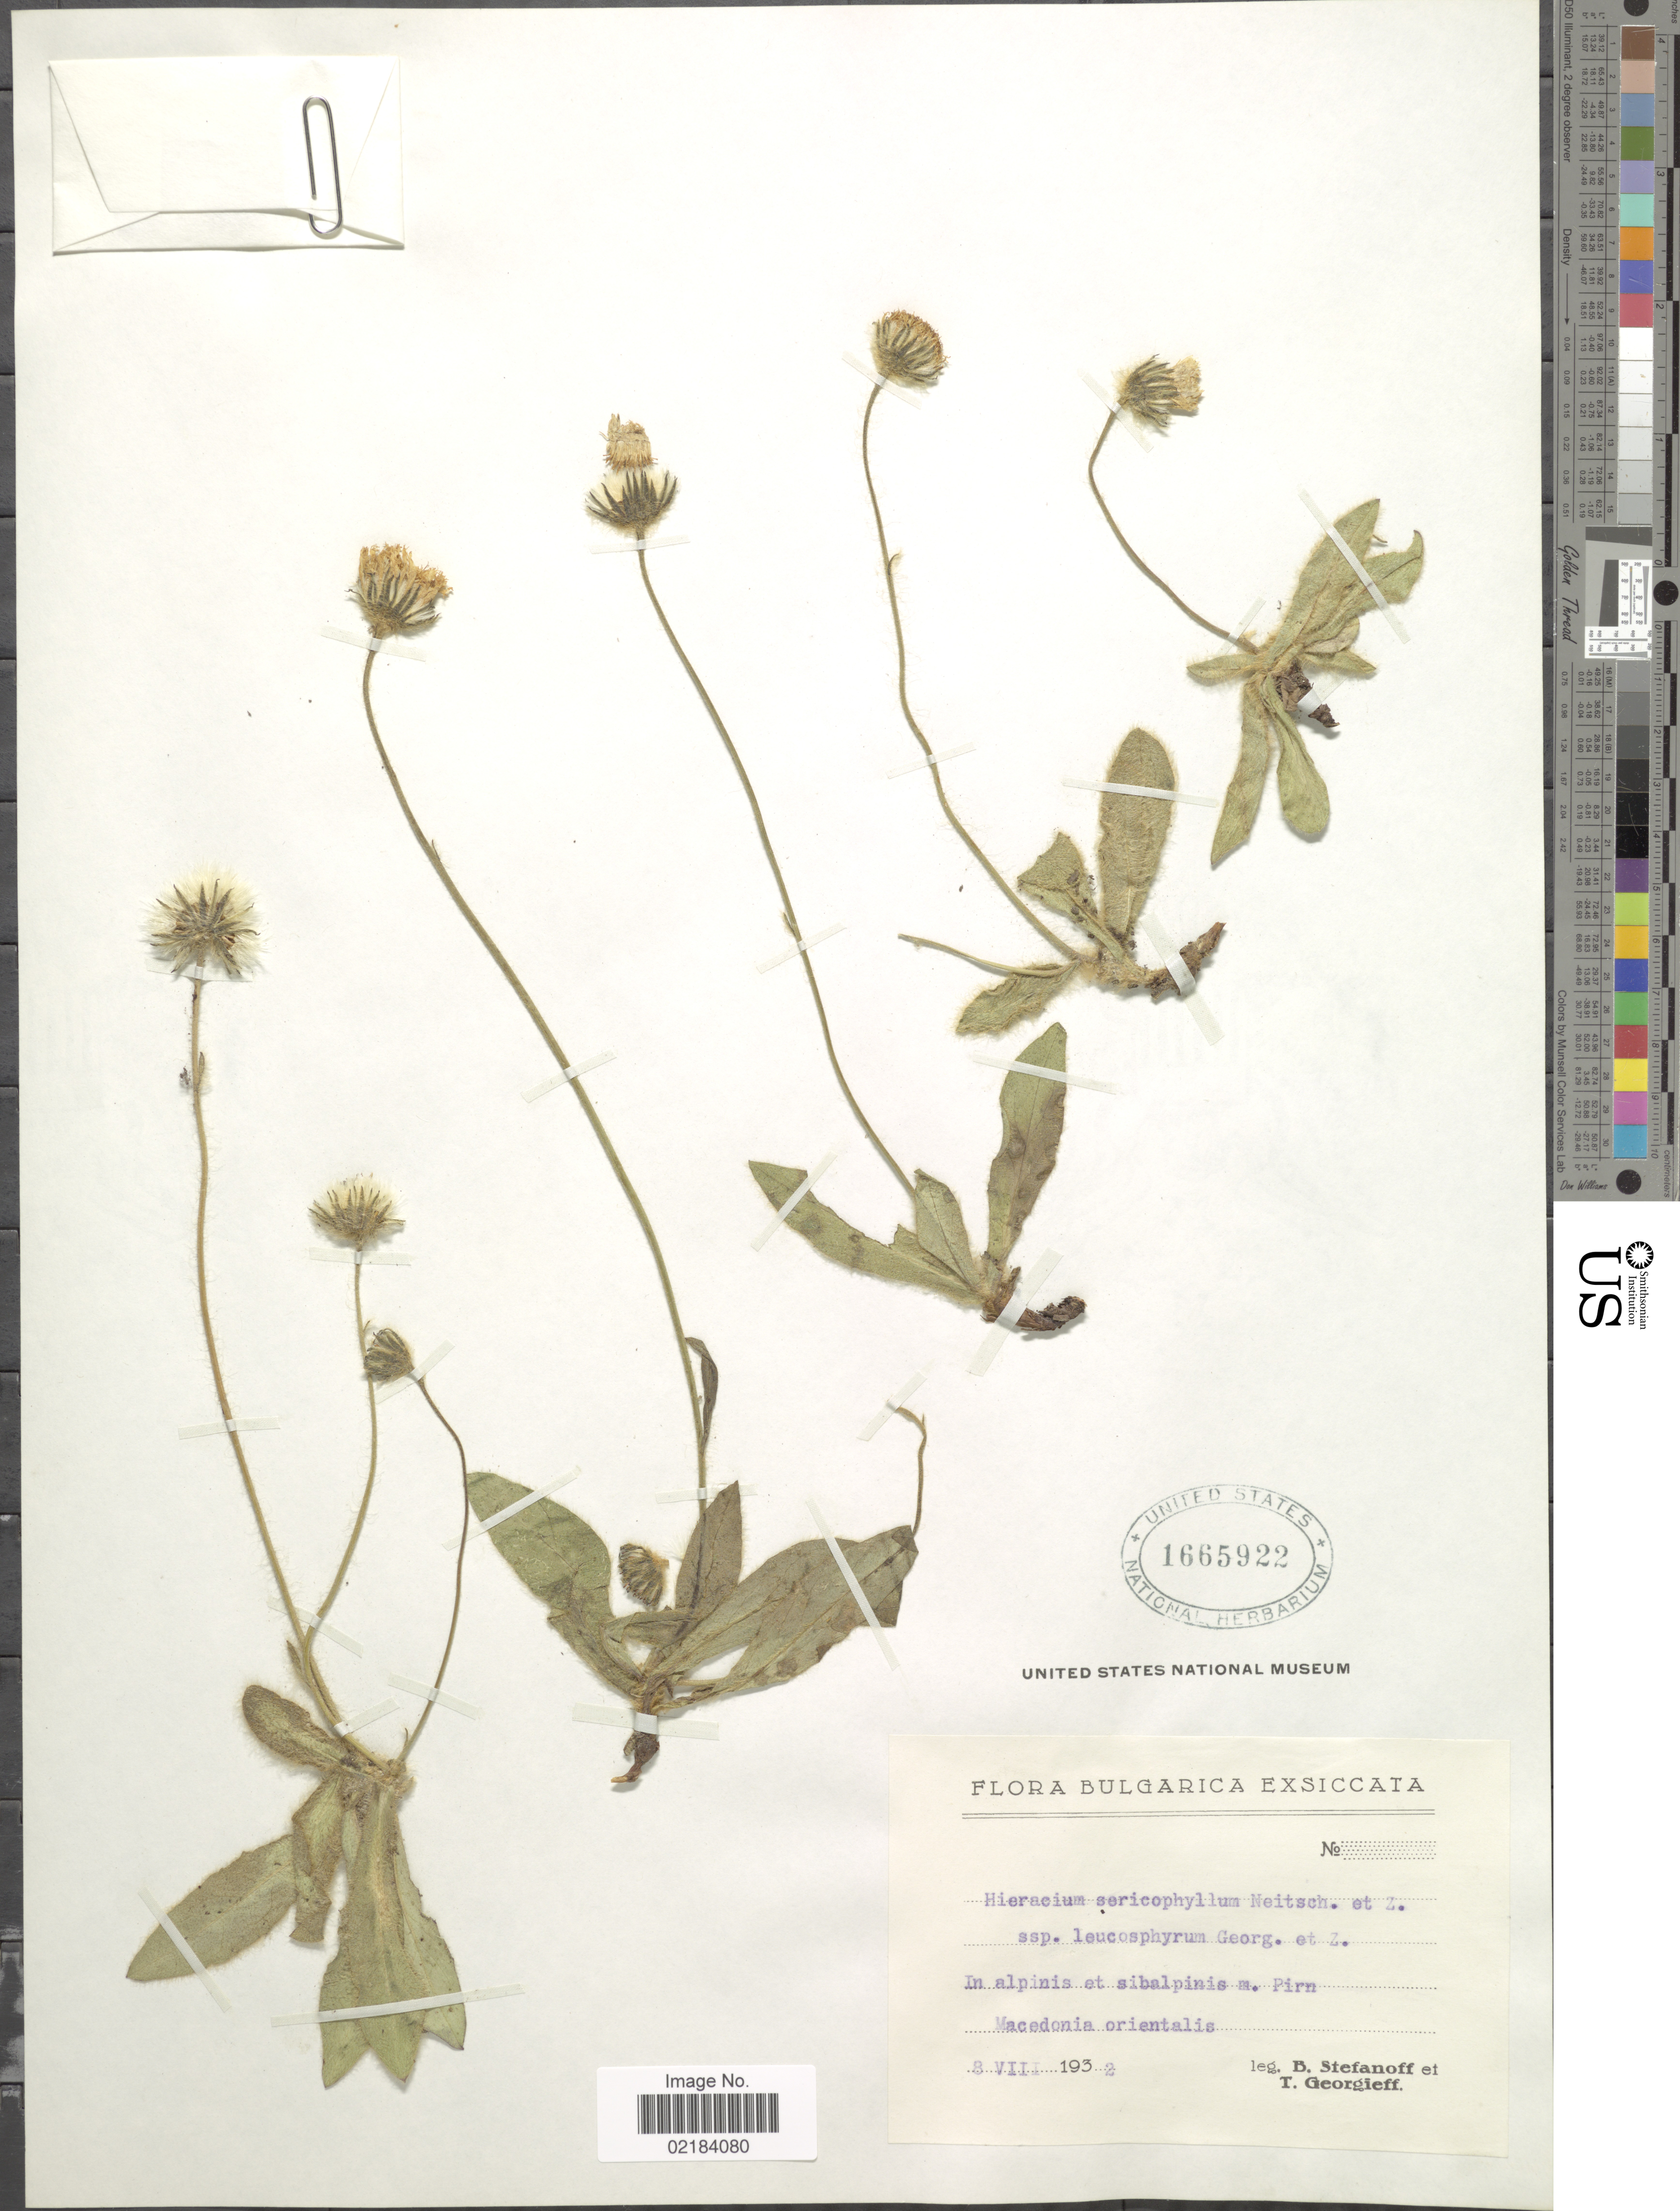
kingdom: Plantae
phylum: Tracheophyta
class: Magnoliopsida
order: Asterales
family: Asteraceae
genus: Hieracium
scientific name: Hieracium sericophyllum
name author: Nejceff & Zahn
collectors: B. Stefanoff & T. Georgieff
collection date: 1932-08-08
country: Bulgaria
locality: In alpinis et sibalpinis m. Pirn Macedonia orientalis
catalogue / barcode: US 1665922